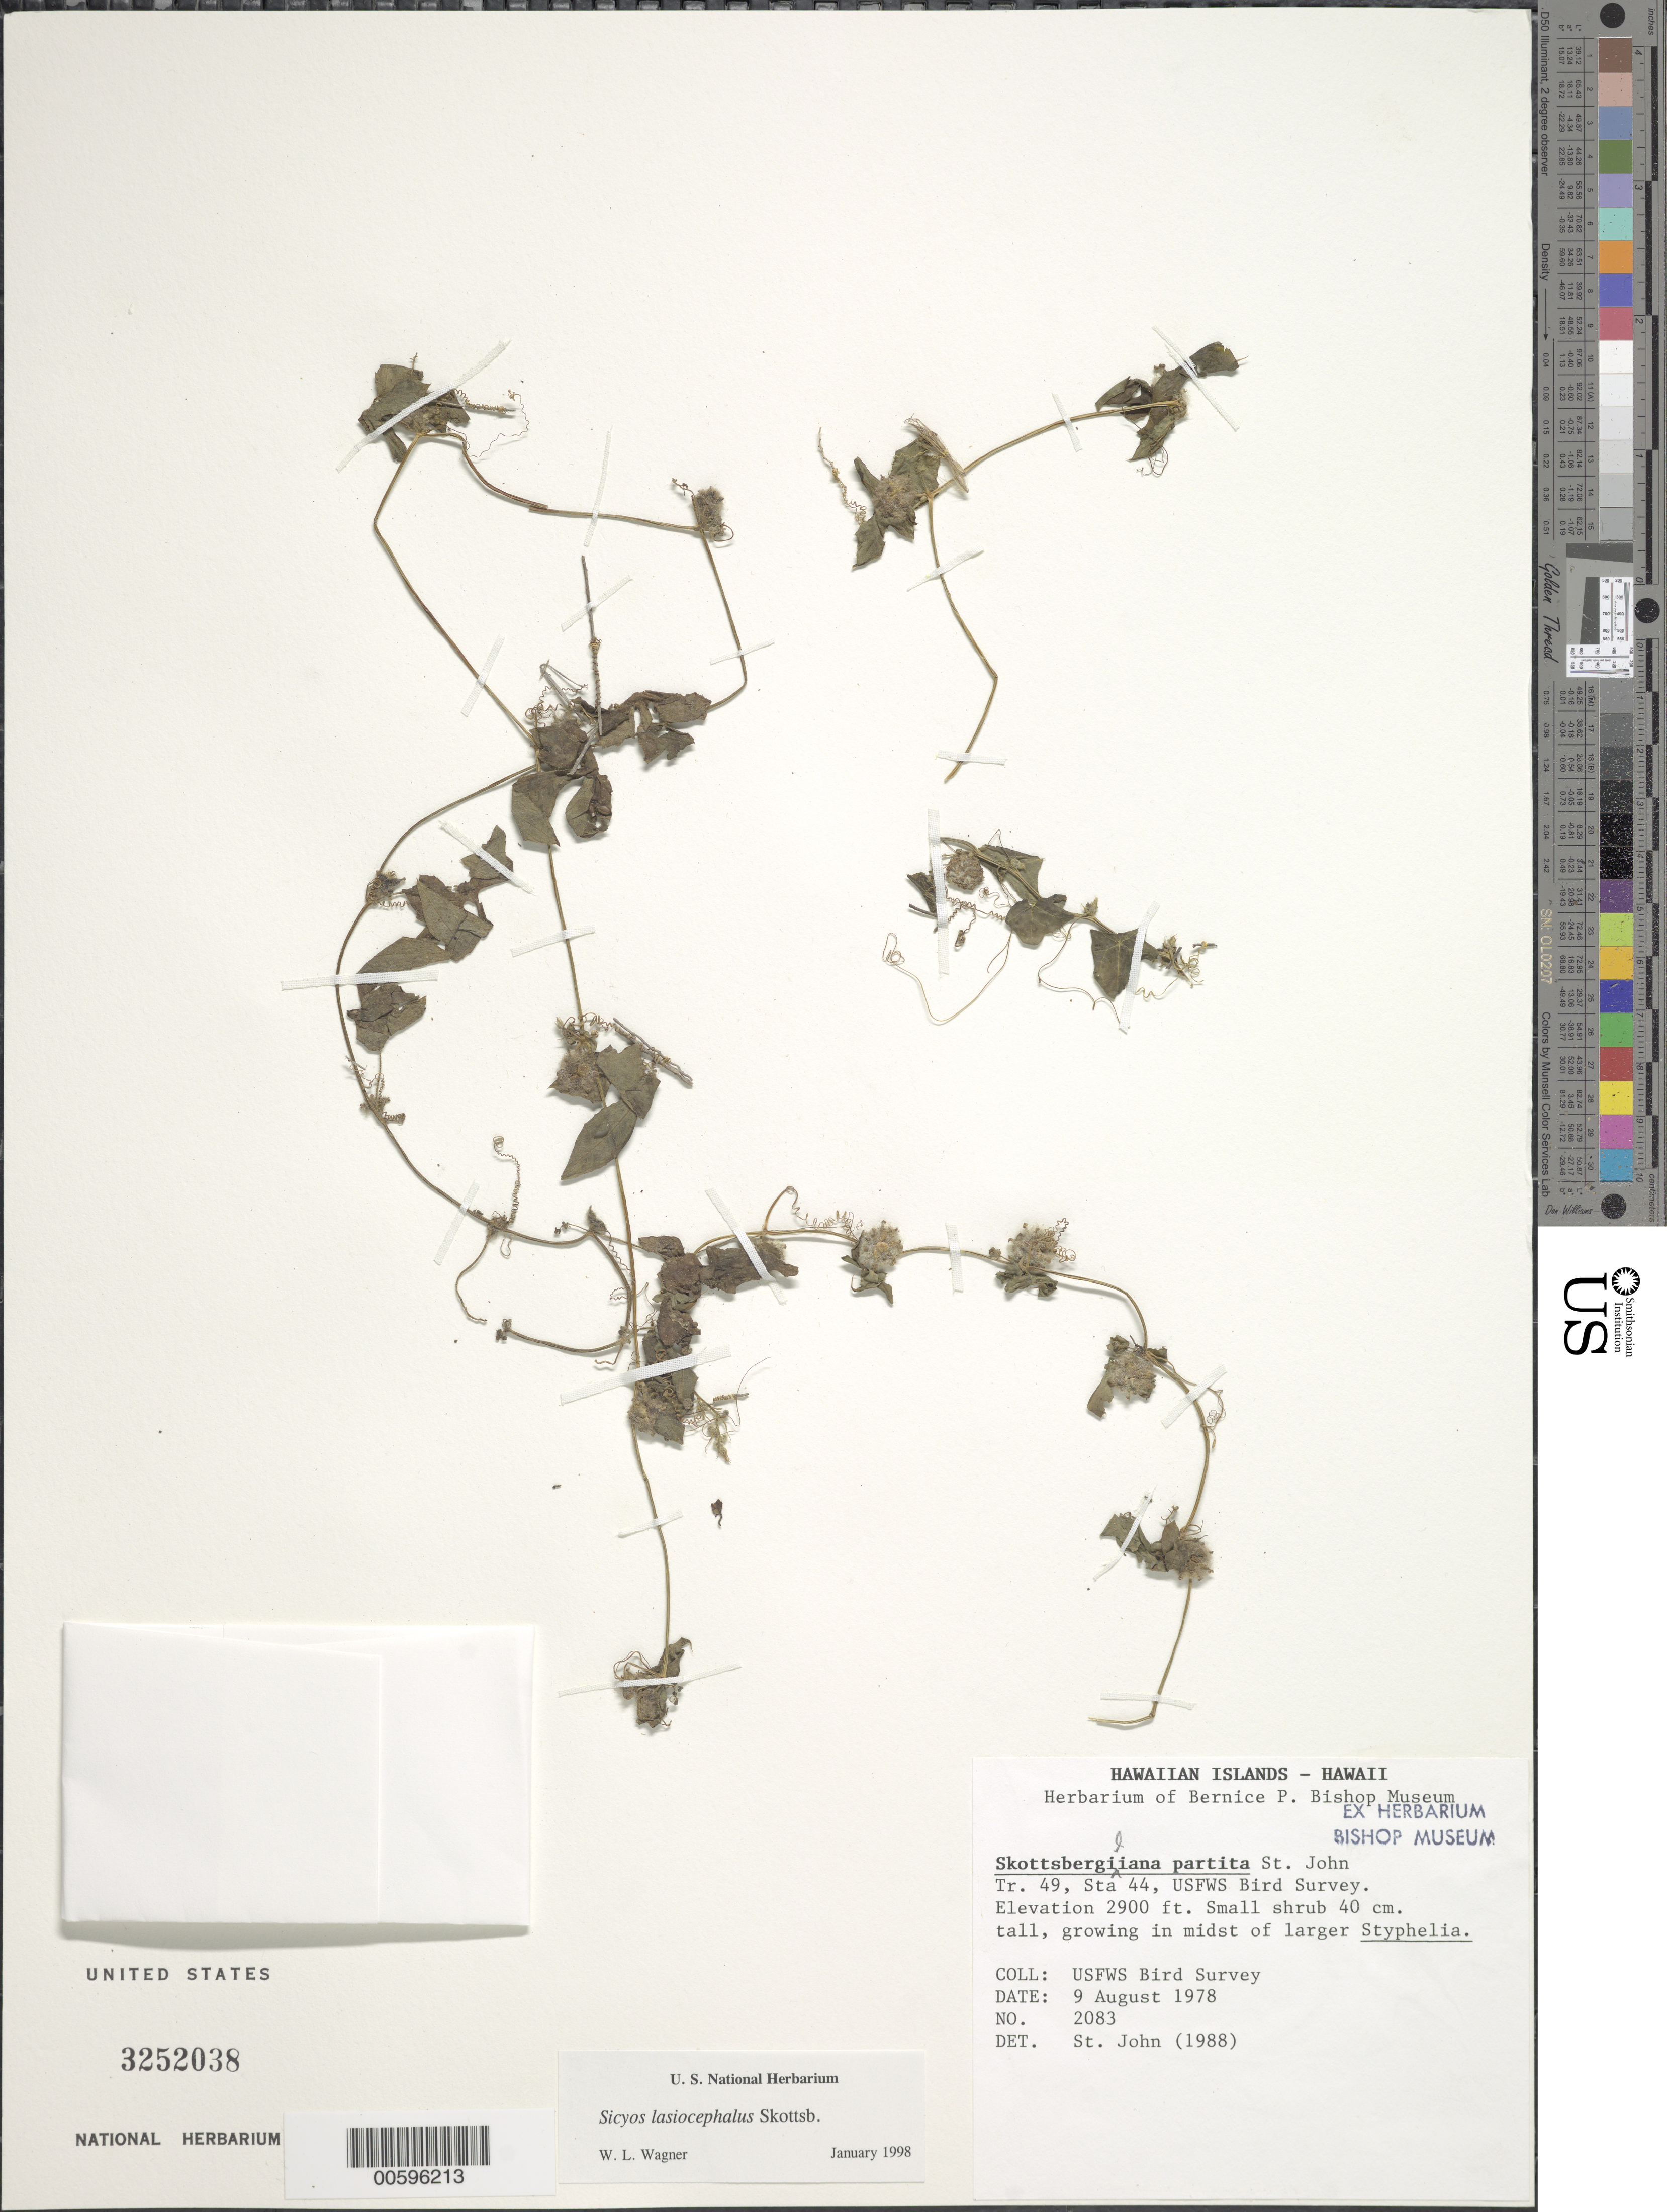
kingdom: Plantae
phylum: Tracheophyta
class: Magnoliopsida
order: Cucurbitales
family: Cucurbitaceae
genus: Sicyos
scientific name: Sicyos lasiocephalus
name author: Skottsb.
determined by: Wagner, W. L., (BOT), Smithsonian Institution - National Museum of Natural History (UNITED STATES)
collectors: USFWS Bird Survey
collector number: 2083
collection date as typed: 9 Aug 1978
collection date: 1978-08-09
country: United States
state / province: Hawaii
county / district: Hawaii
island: Hawaii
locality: Tr. 49, Sta 44, USFWS Bird Survey.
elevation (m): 884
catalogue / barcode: US 3252038